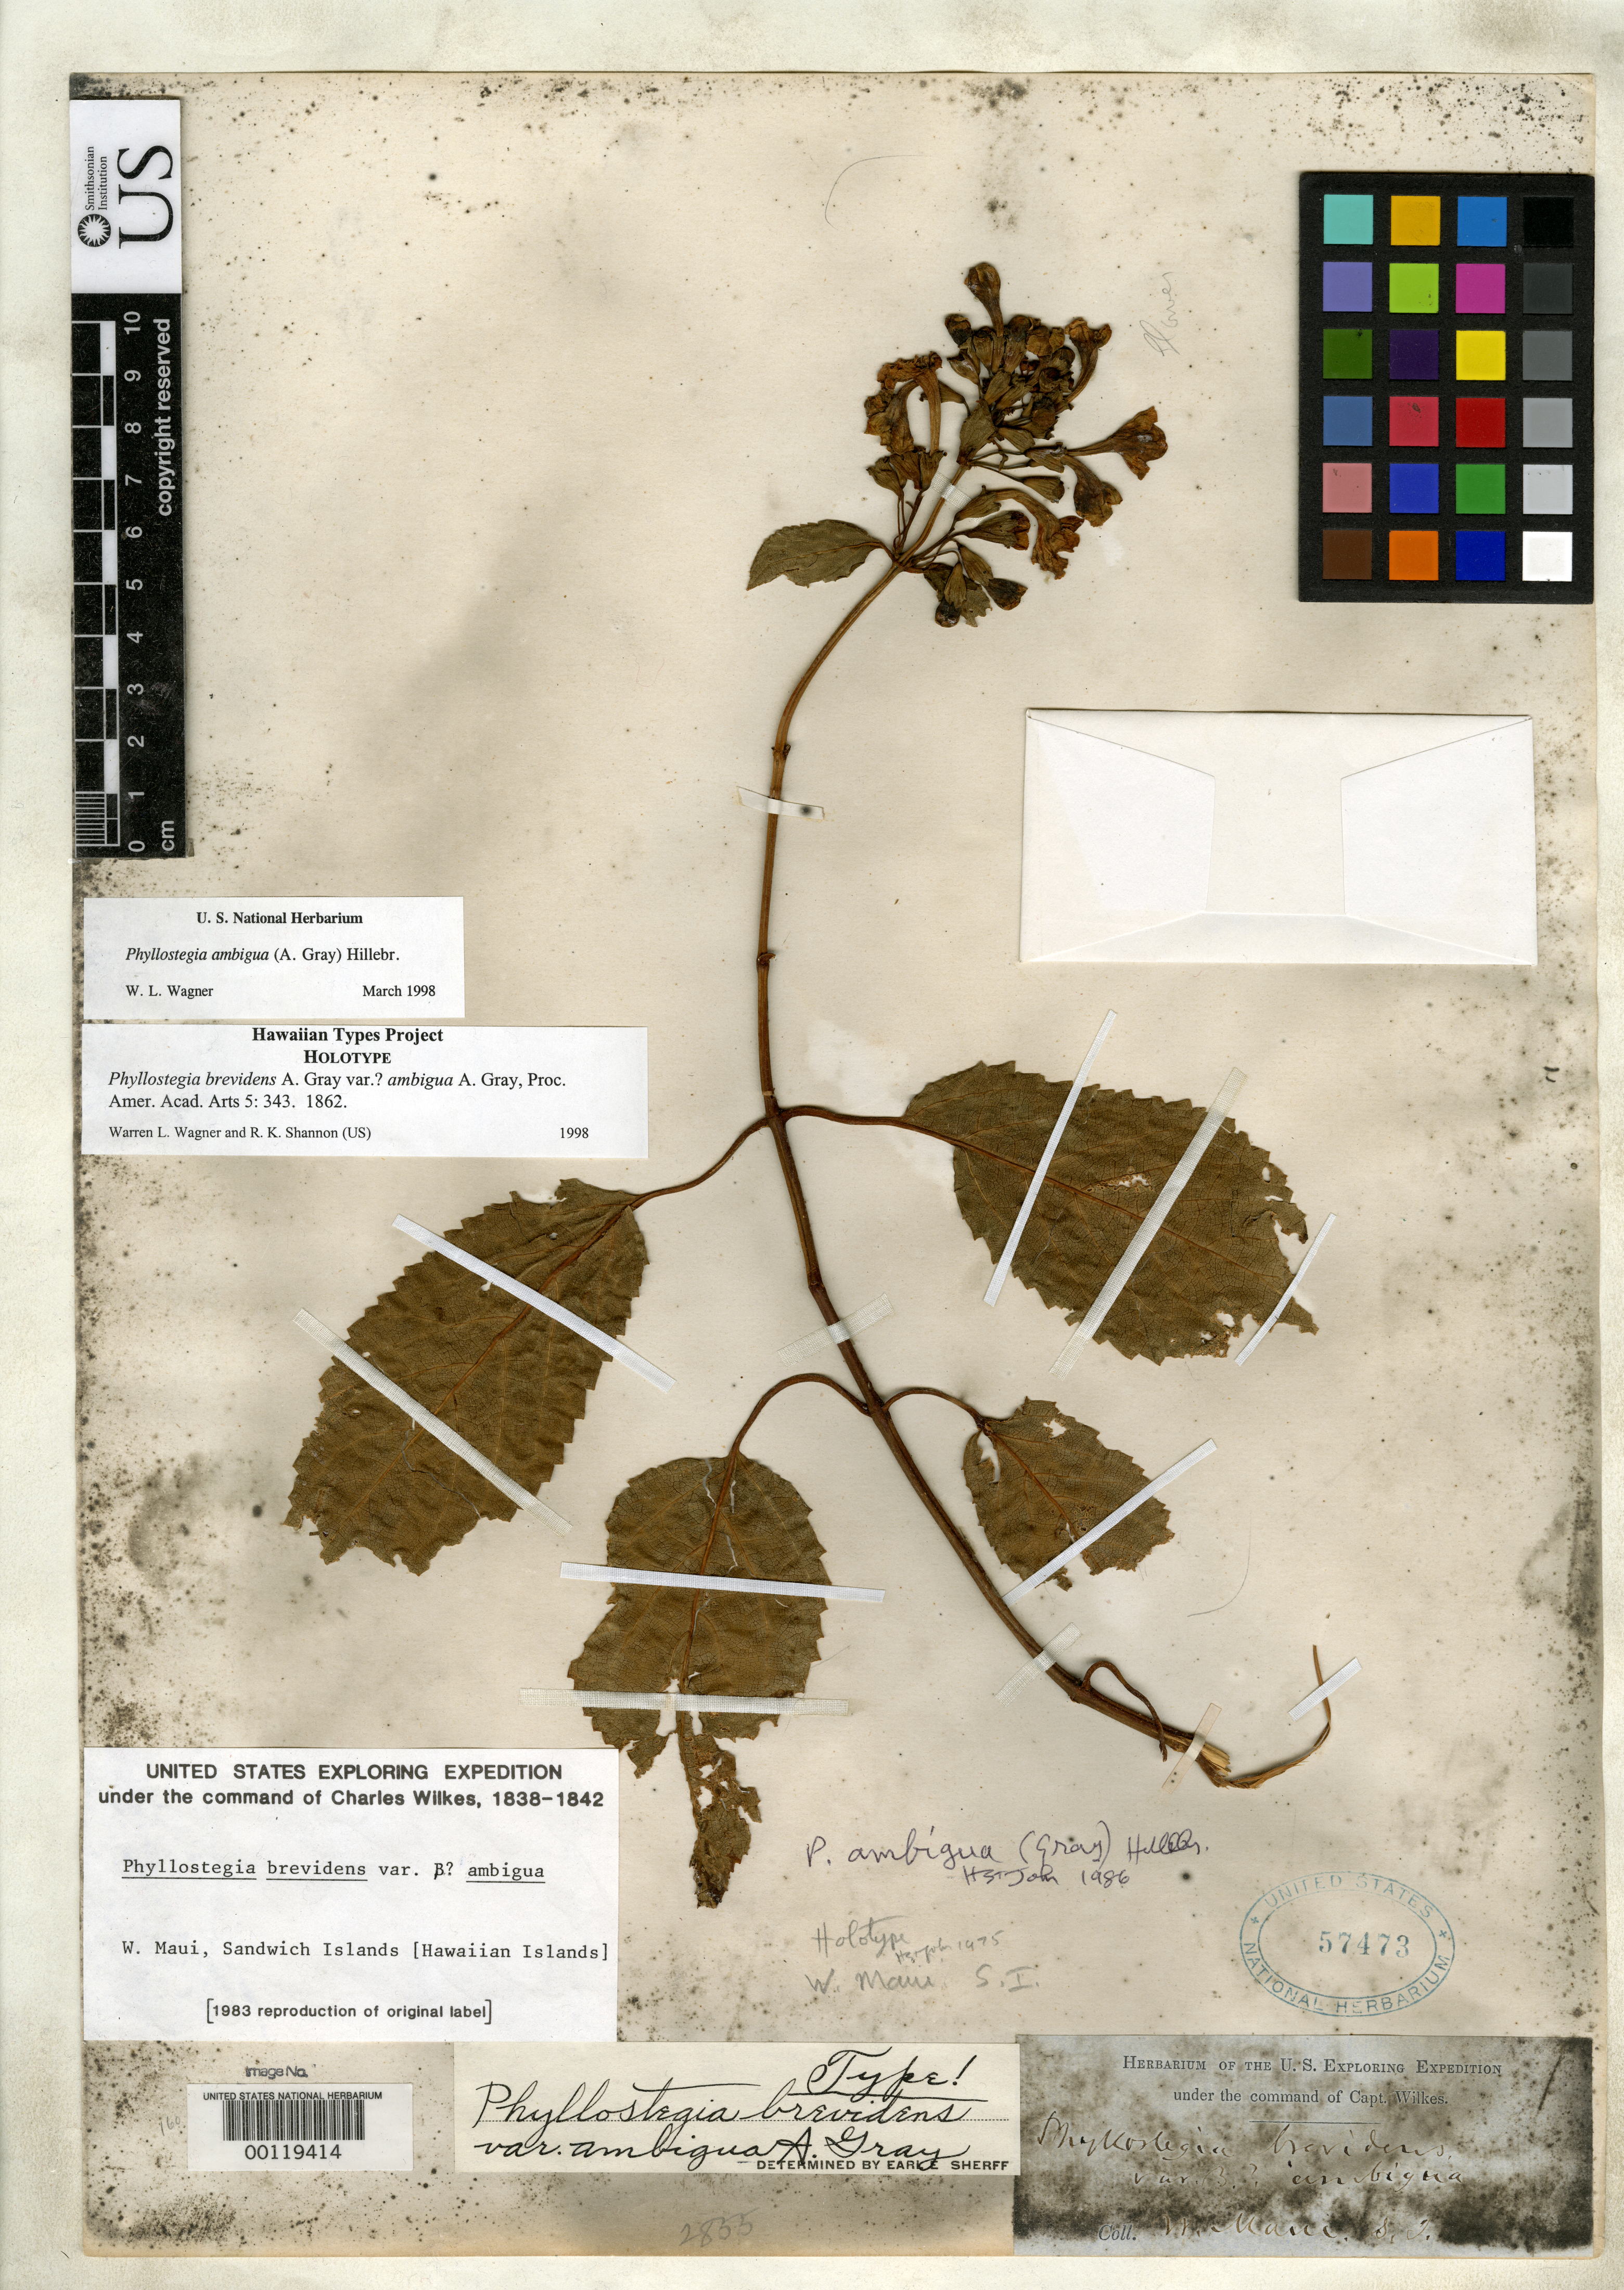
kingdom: Plantae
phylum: Tracheophyta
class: Magnoliopsida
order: Lamiales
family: Lamiaceae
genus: Phyllostegia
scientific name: Phyllostegia brevidens var. ambigua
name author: A. Gray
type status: Holotype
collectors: Wilkes Explor. Exped.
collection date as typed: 1838 to -- --- 1842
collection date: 1838/1842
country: United States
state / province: Hawaii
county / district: Maui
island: Maui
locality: W Maui.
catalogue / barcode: US 57473